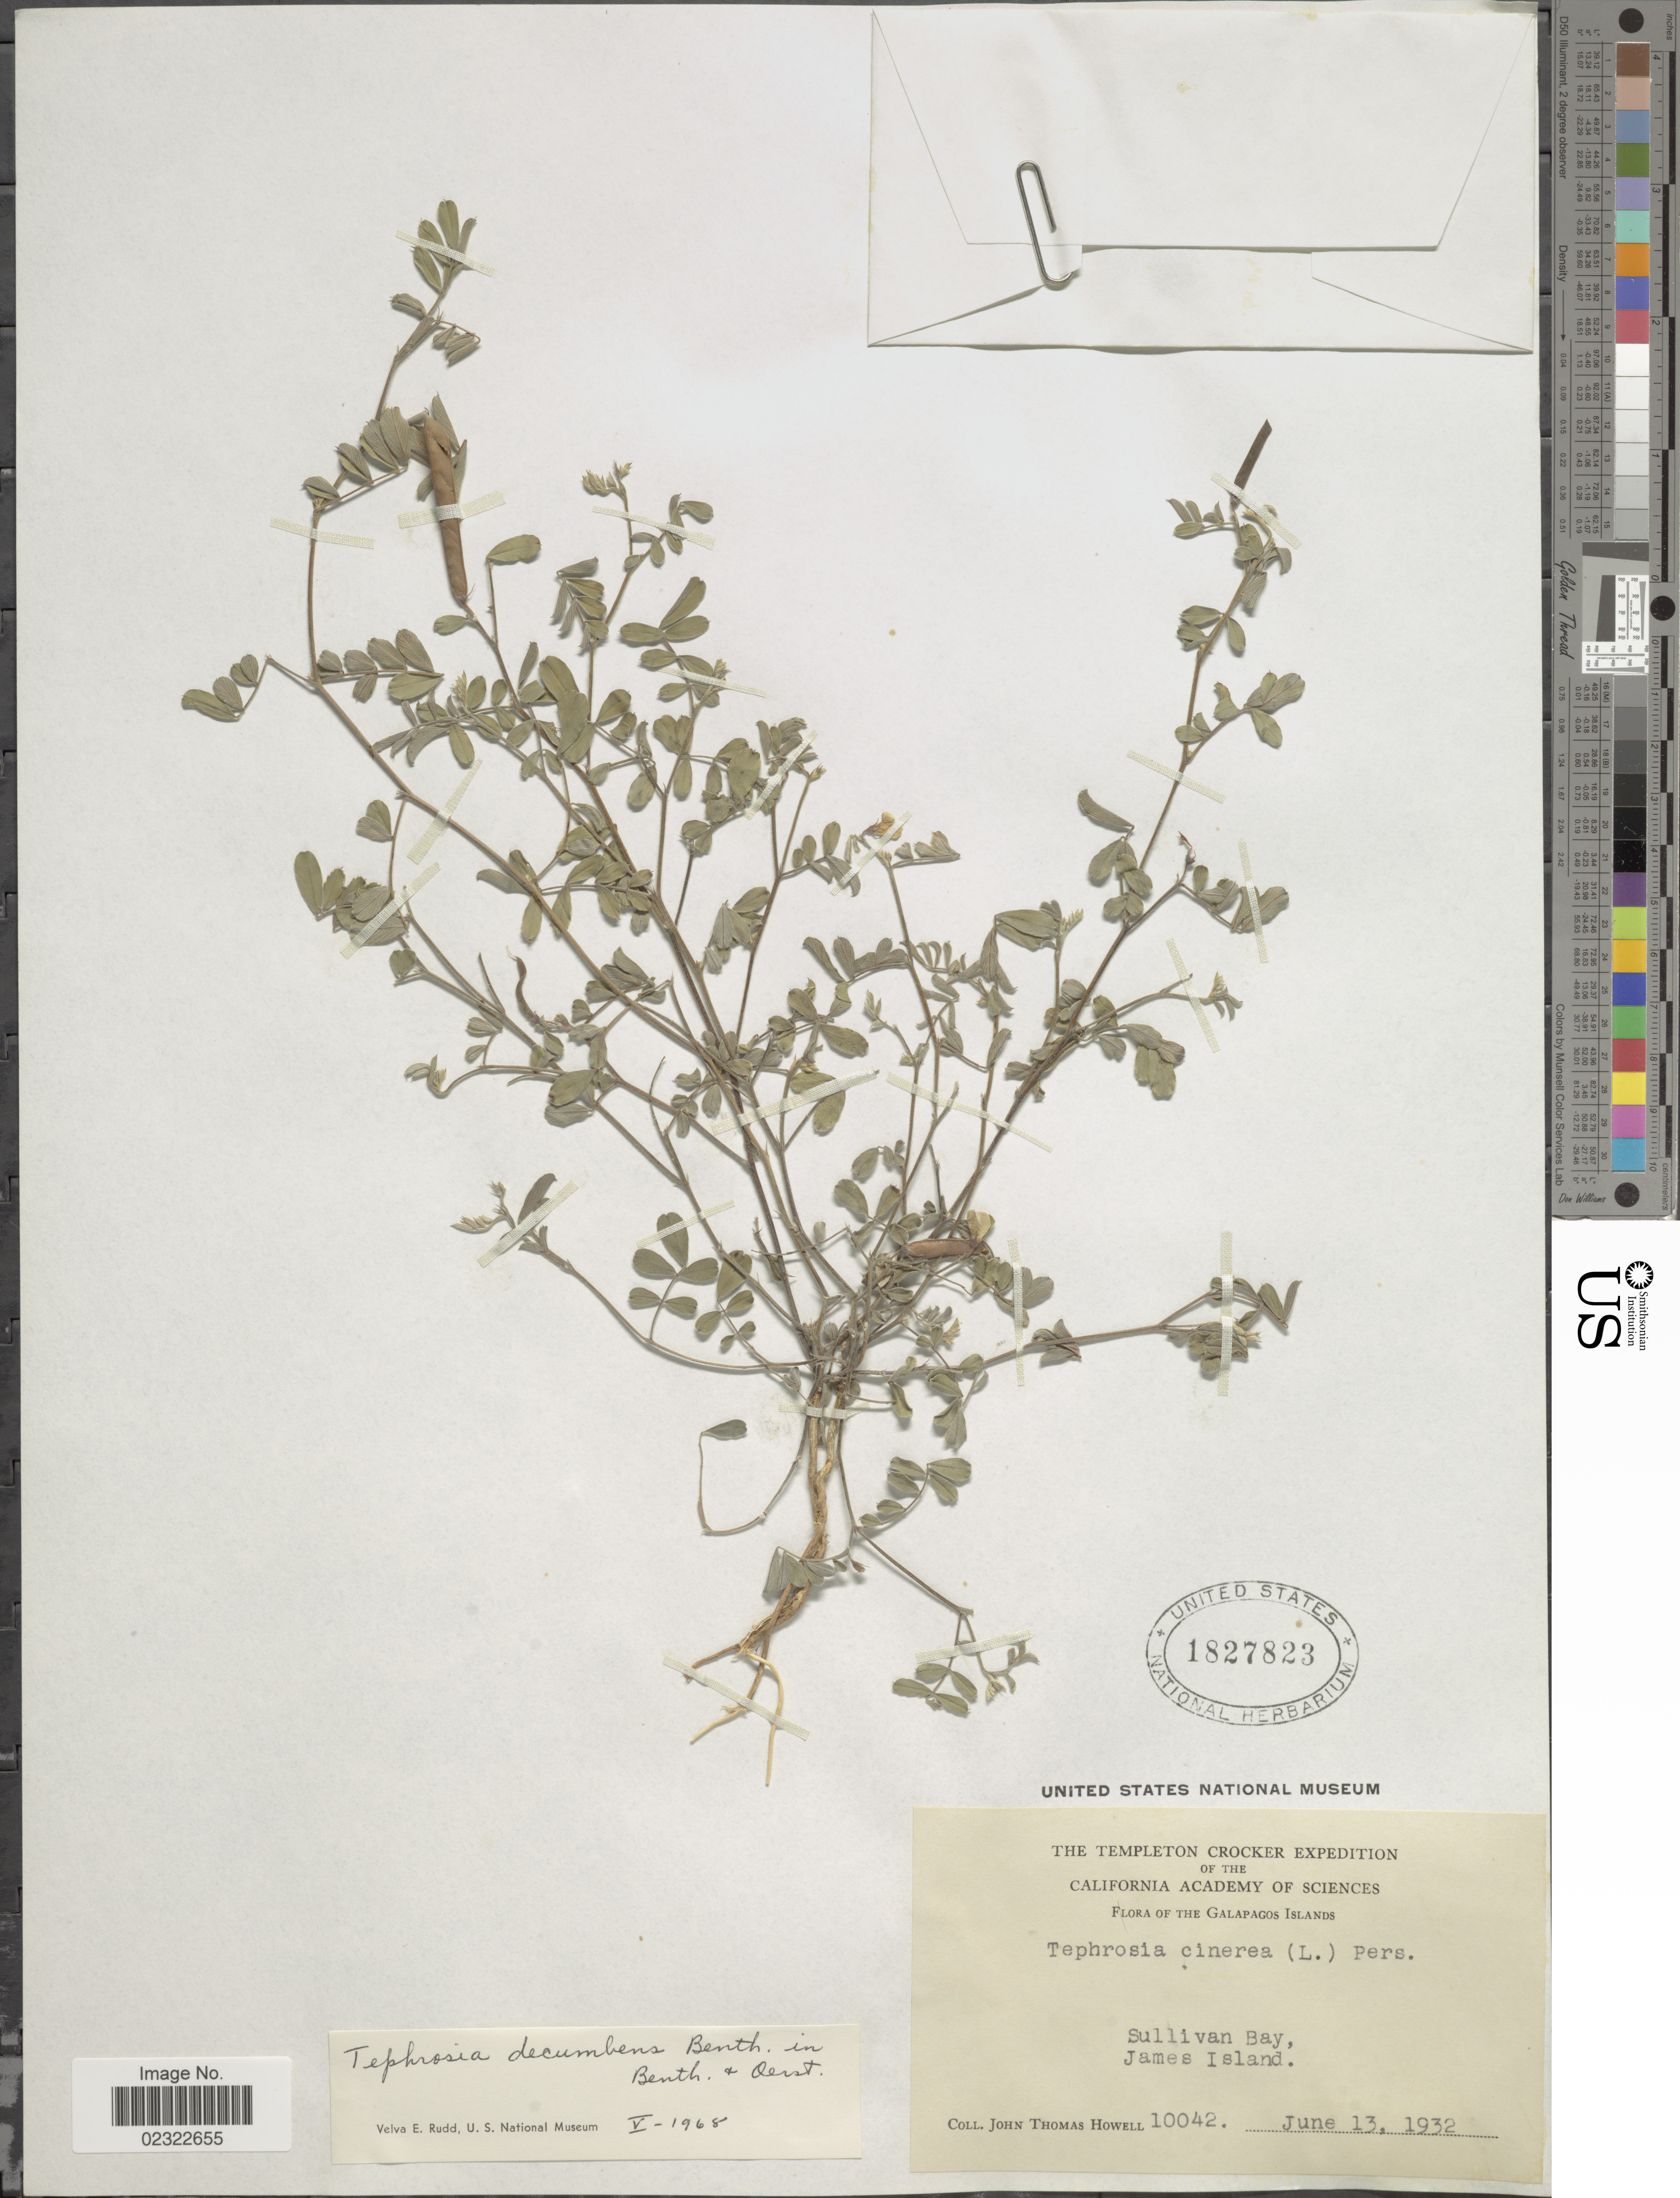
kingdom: Plantae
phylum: Tracheophyta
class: Magnoliopsida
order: Fabales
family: Fabaceae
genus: Tephrosia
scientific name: Tephrosia decumbens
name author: Benth.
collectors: J. T. Howell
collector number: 10042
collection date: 1932-06-13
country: Ecuador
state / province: Colón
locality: Galapagos Islands. Sullivan Bay, James Island.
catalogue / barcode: US 1827823